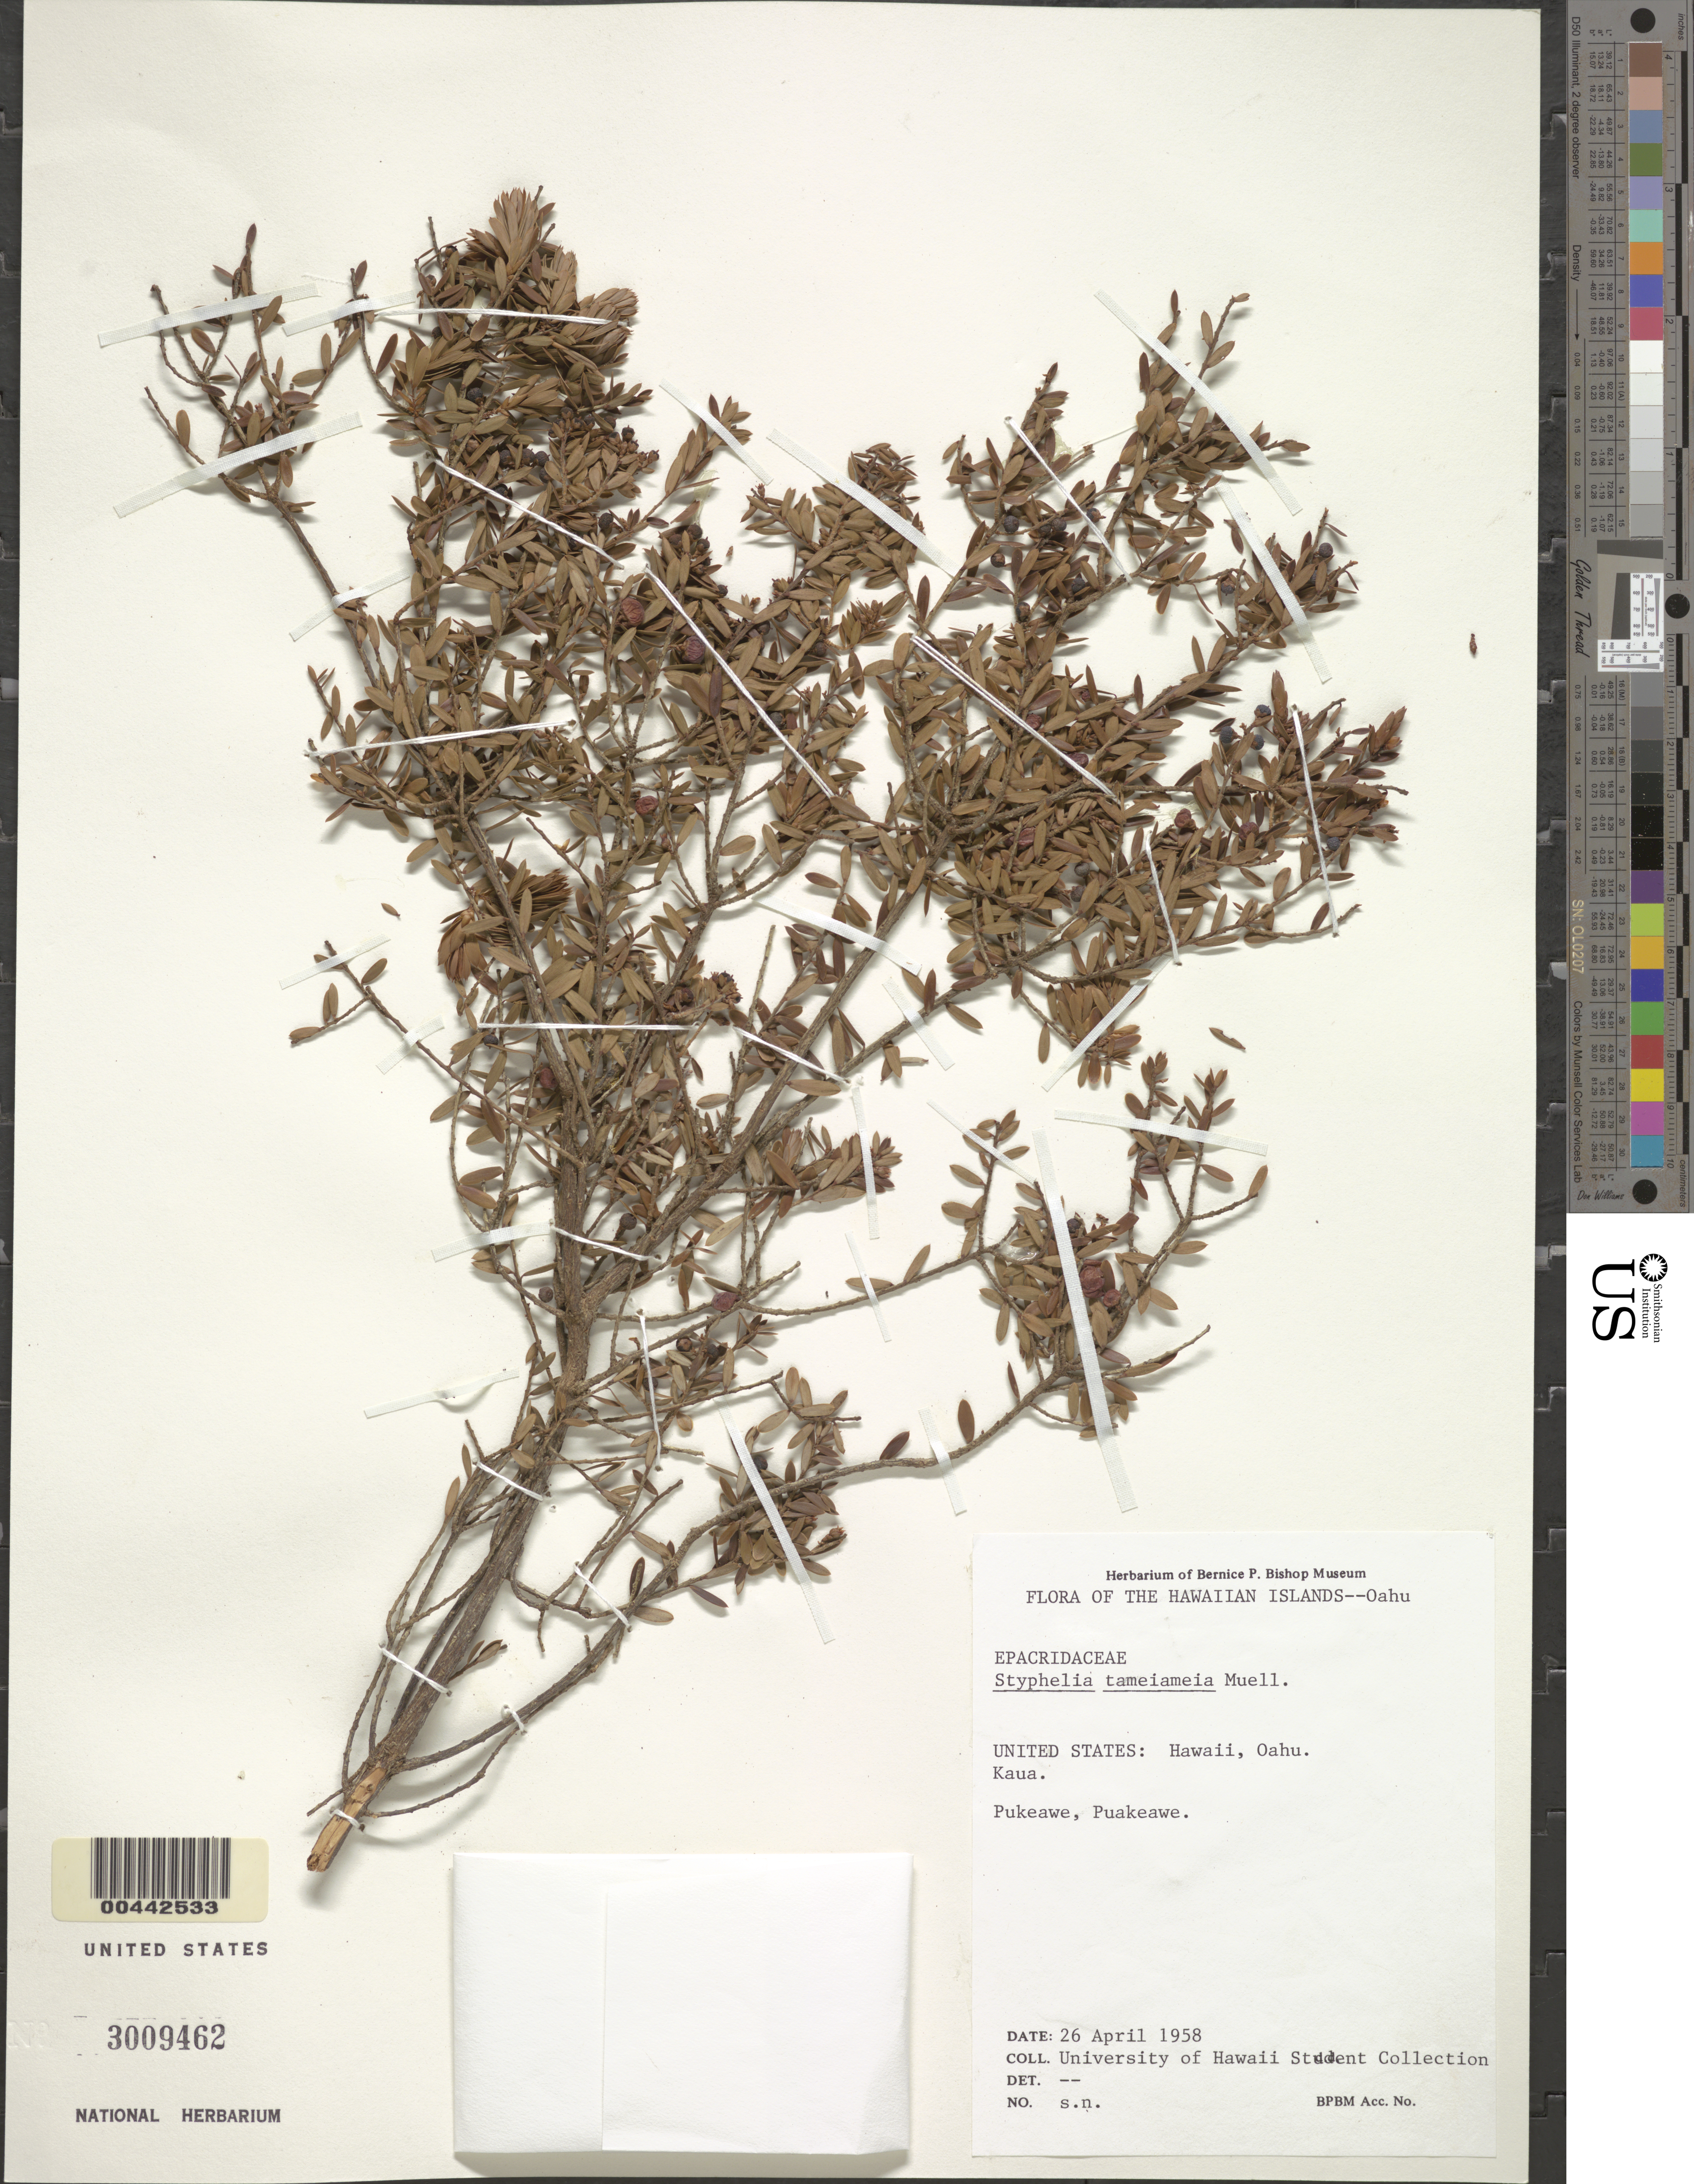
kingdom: Plantae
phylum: Tracheophyta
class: Magnoliopsida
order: Ericales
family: Ericaceae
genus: Leptecophylla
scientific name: Leptecophylla tameiameiae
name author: (Cham. & Schltdl.) C.M. Weiller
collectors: University of Hawaii Student Collection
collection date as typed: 26 Apr 1958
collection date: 1958-04-26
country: United States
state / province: Hawaii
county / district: Honolulu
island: Oahu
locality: Kaua, Pukeawe, Puakeawe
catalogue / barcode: US 3009462